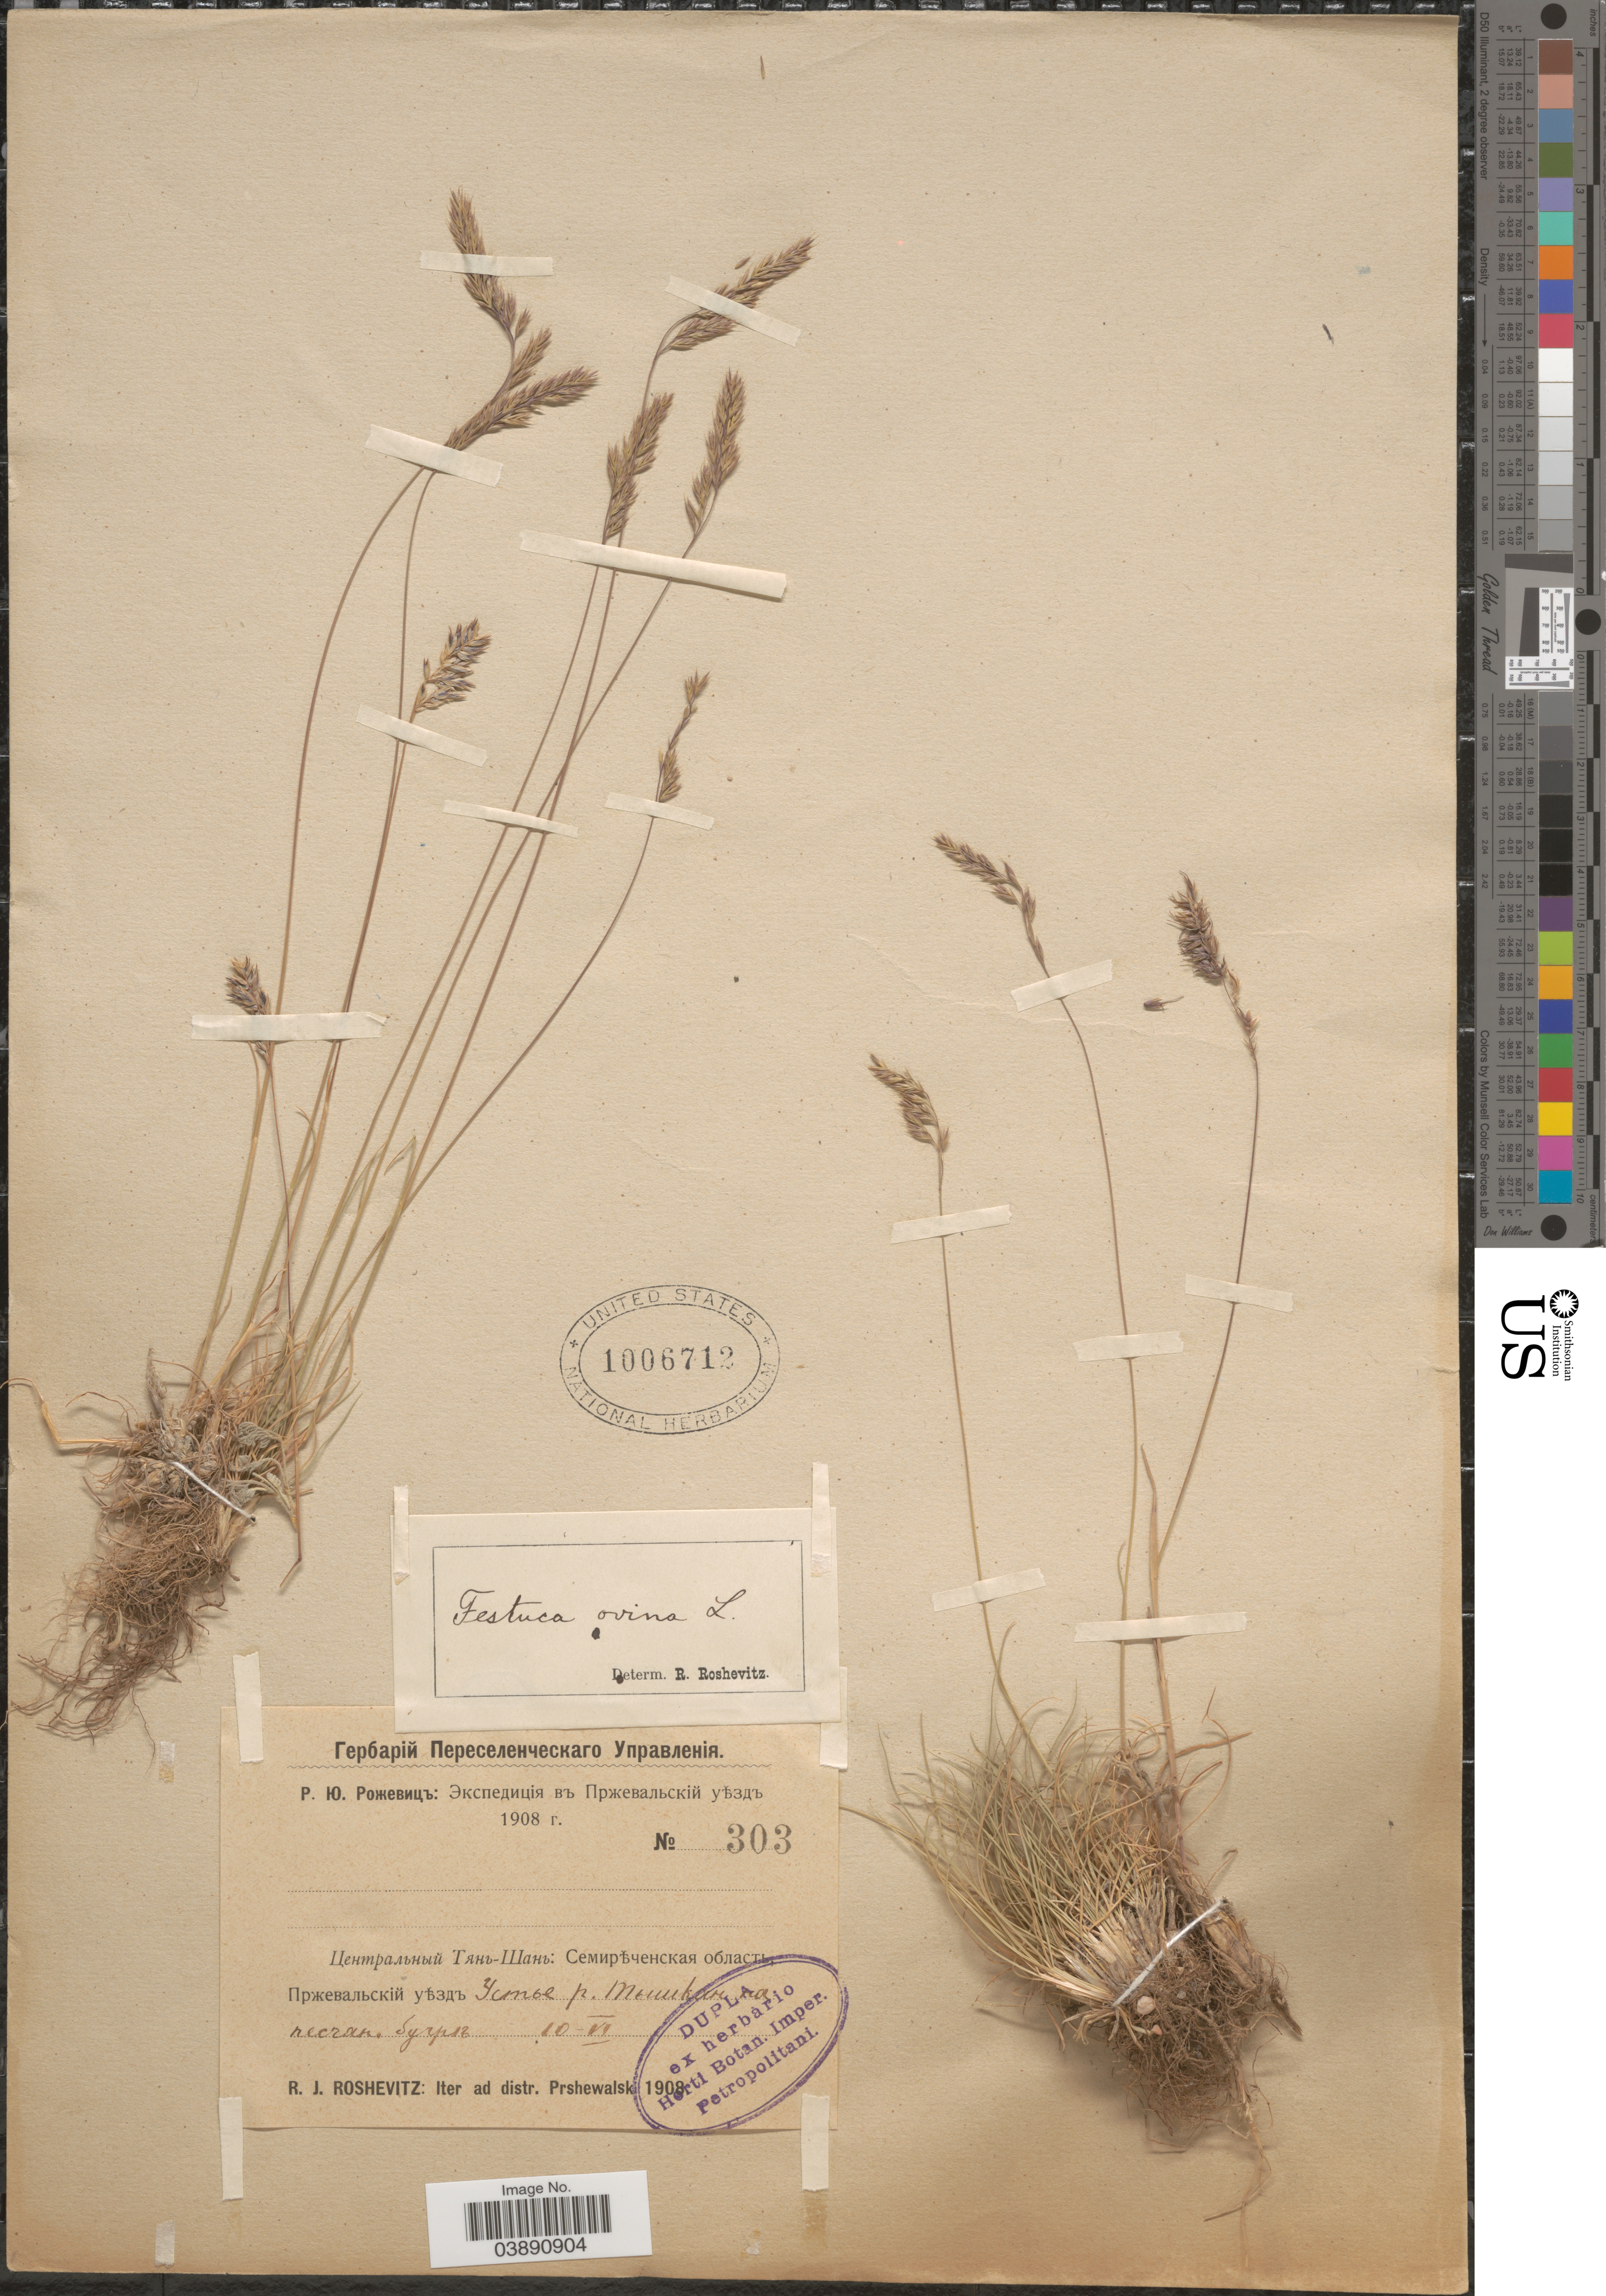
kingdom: Plantae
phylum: Tracheophyta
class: Liliopsida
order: Poales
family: Poaceae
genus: Festuca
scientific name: Festuca ovina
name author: L.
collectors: R. J. Roshevitz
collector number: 303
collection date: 1908-06-10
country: Kyrgyzstan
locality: Iter ad distr. Prshewalsk.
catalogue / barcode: US 1006712